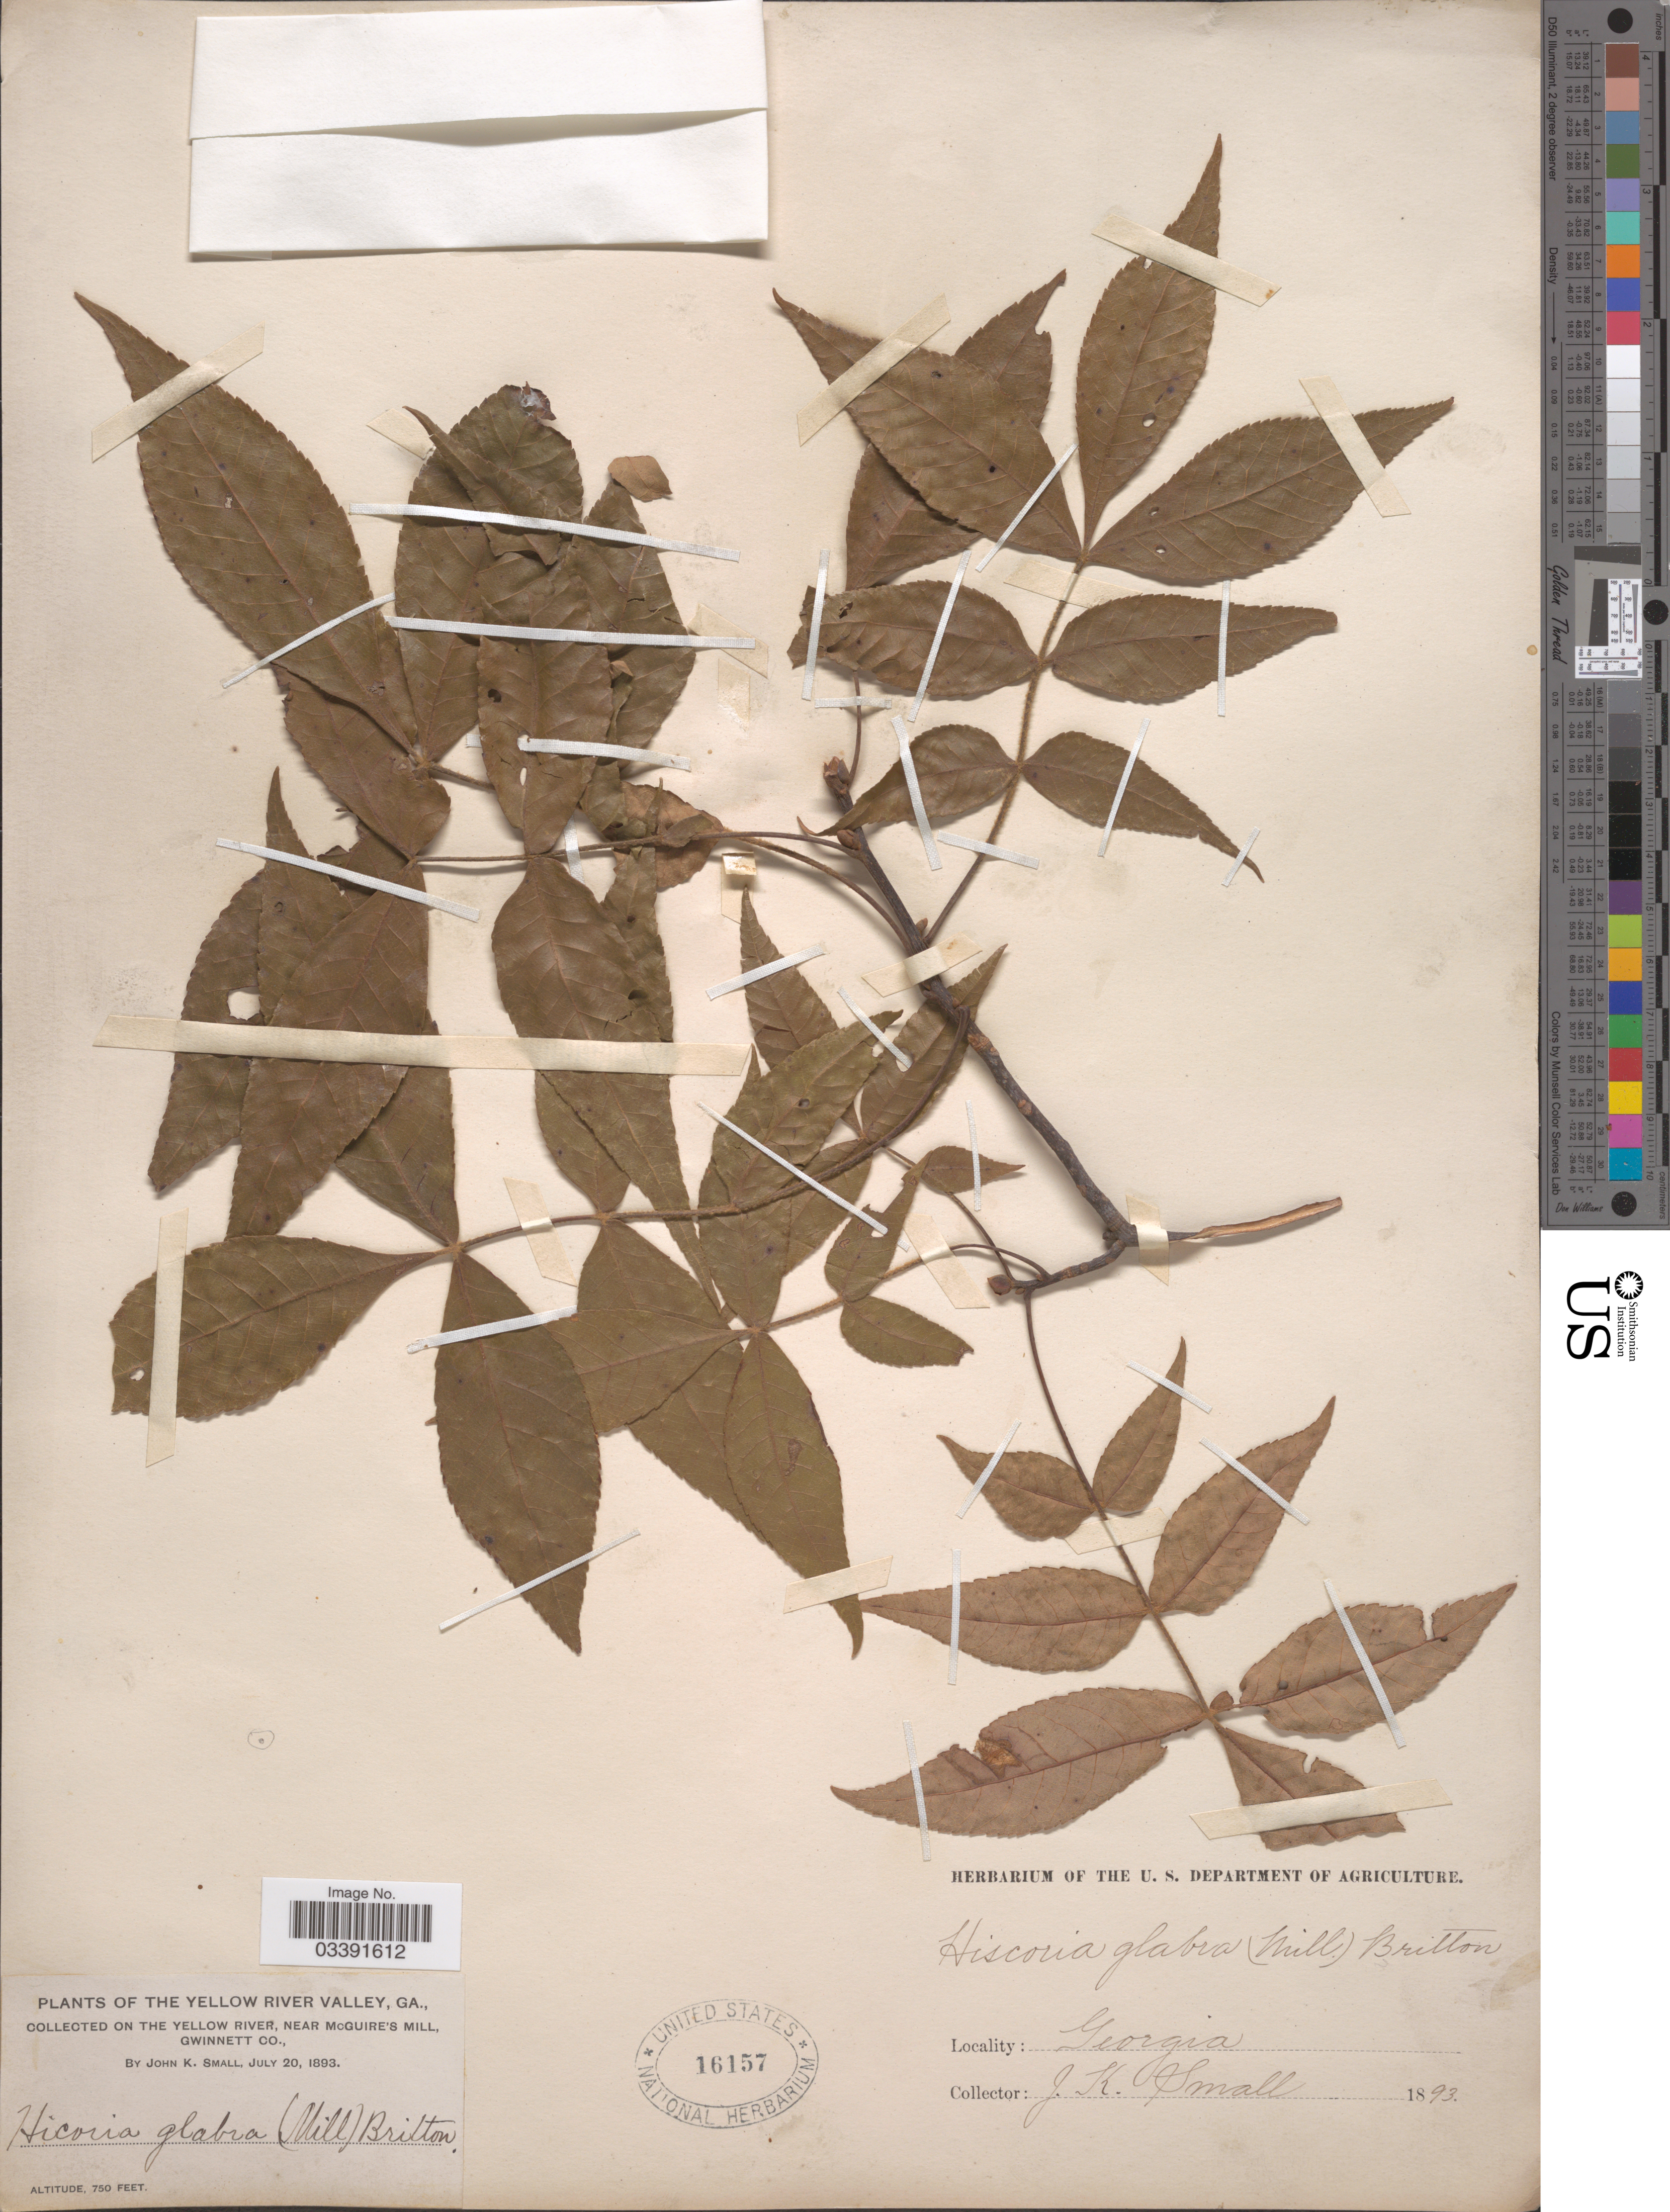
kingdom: Plantae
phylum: Tracheophyta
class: Magnoliopsida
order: Fagales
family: Juglandaceae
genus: Carya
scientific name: Carya glabra var. glabra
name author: (Mill.) Sweet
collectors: J. K. Small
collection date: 1893-07-20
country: United States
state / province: Georgia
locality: Yellow River, near McGuires's Mill, Gwinnett Co.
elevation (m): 229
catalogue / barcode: US 16157